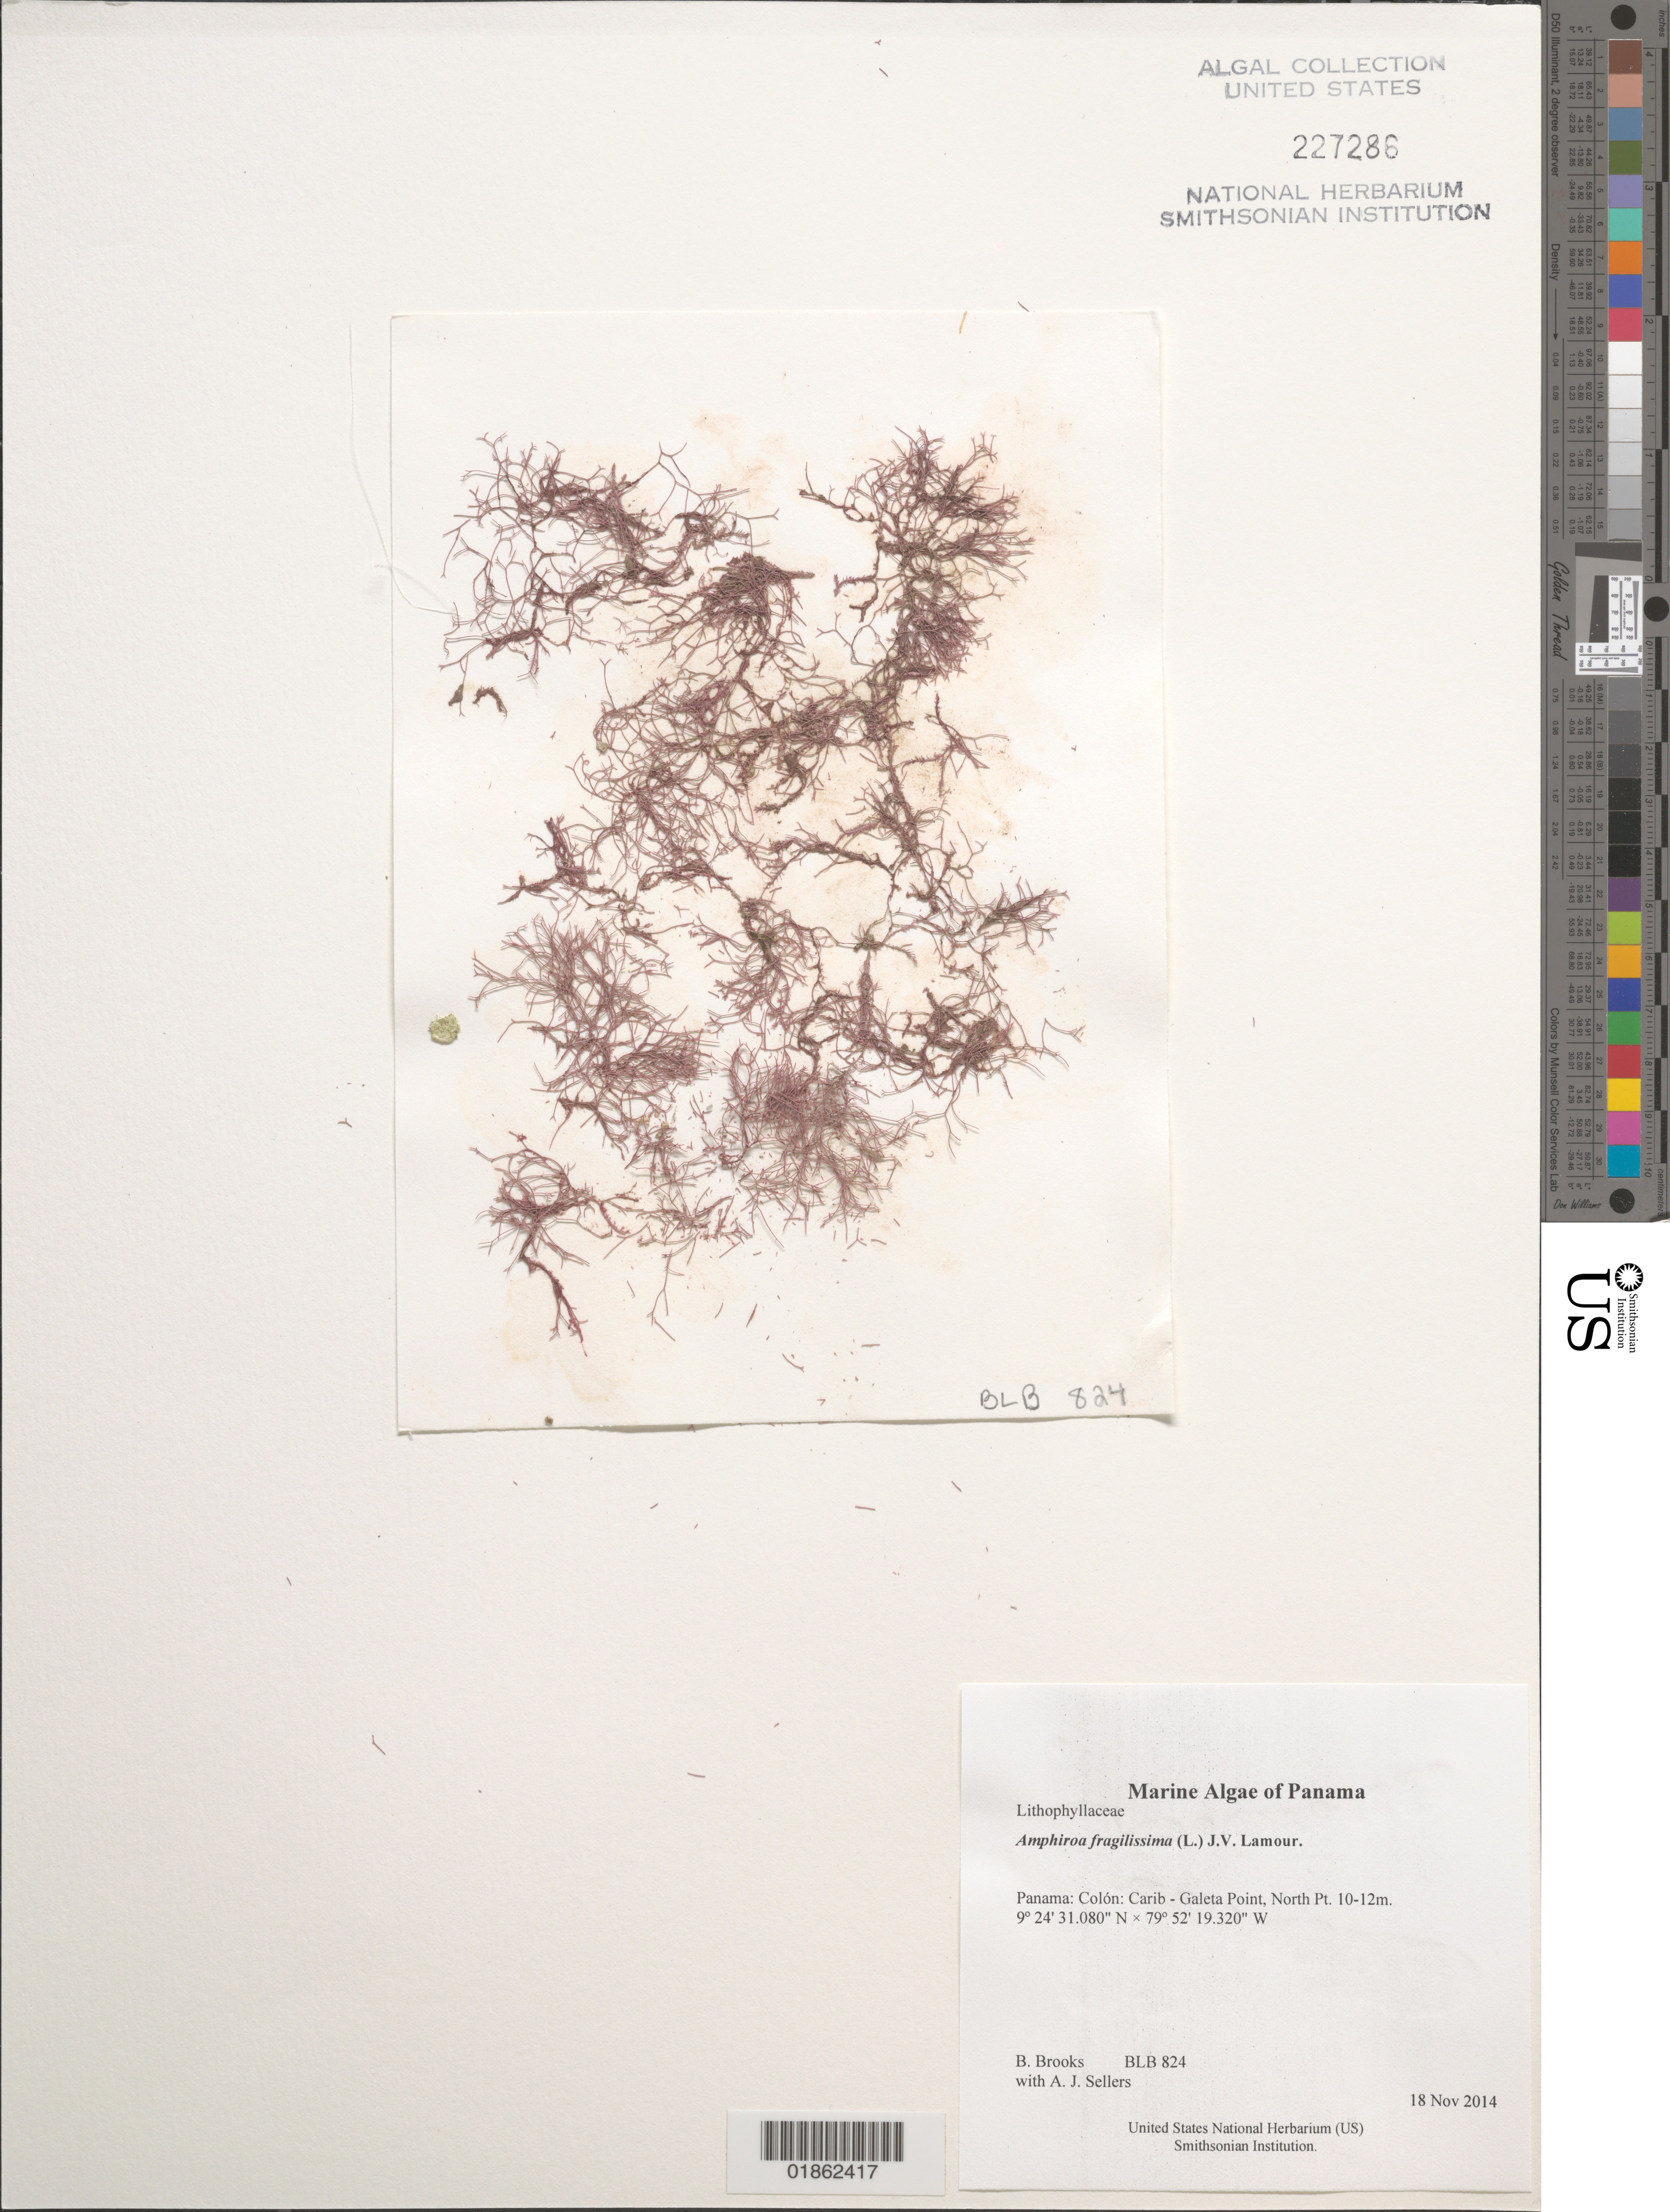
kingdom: Plantae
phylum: Rhodophyta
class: Florideophyceae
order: Corallinales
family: Lithophyllaceae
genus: Amphiroa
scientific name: Amphiroa fragilissima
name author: (L.) J.V.Lamouroux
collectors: B. Brooks & A. J. Sellers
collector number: BLB 824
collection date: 2014-11-18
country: Panama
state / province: Colón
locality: Carib - Galeta Point, North Pt.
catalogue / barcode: US 227286